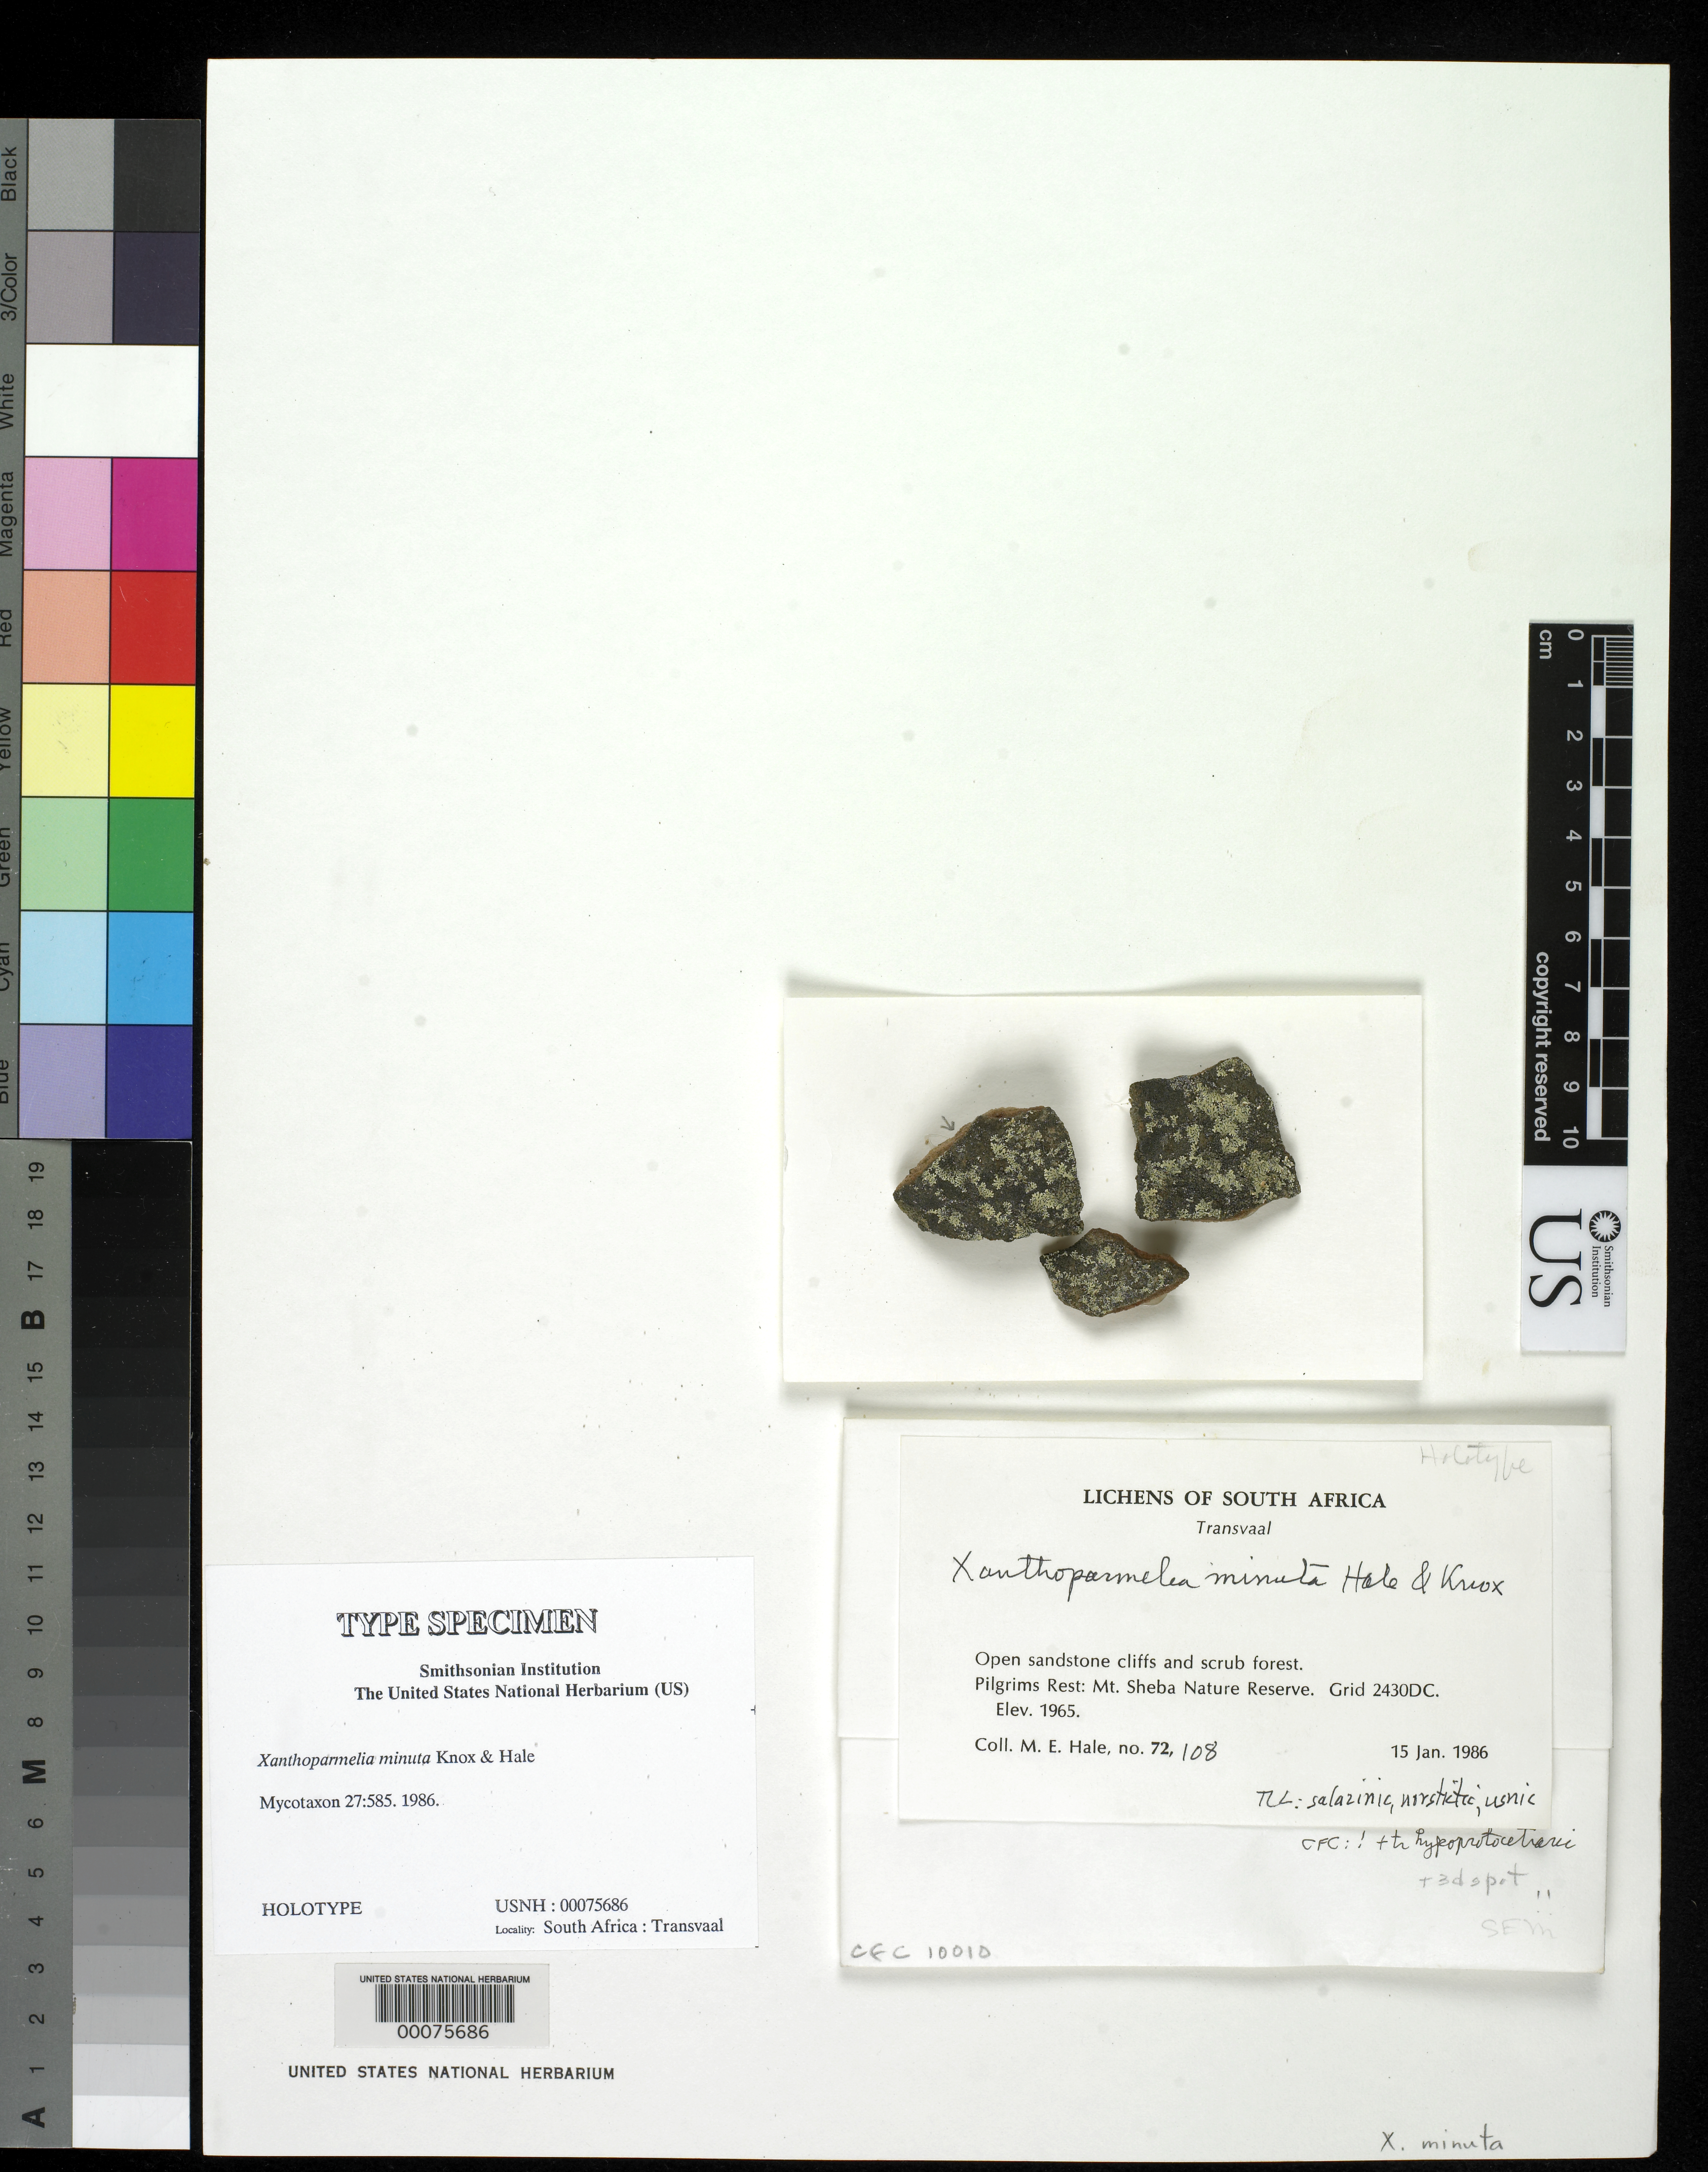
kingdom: Fungi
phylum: Ascomycota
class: Lecanoromycetes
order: Lecanorales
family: Parmeliaceae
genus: Xanthoparmelia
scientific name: Xanthoparmelia minuta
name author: M.D.E. Knox & Hale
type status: Holotype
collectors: M. Hale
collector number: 72108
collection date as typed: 15 Jan 1986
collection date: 1986-01-15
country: South Africa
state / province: Mpumalanga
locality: Pilgrims Rest; Mt. Sheba Nature Reserve, Grid 2430 DC, open sandstone cliffs and scrub forest. Transvaal.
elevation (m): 1965